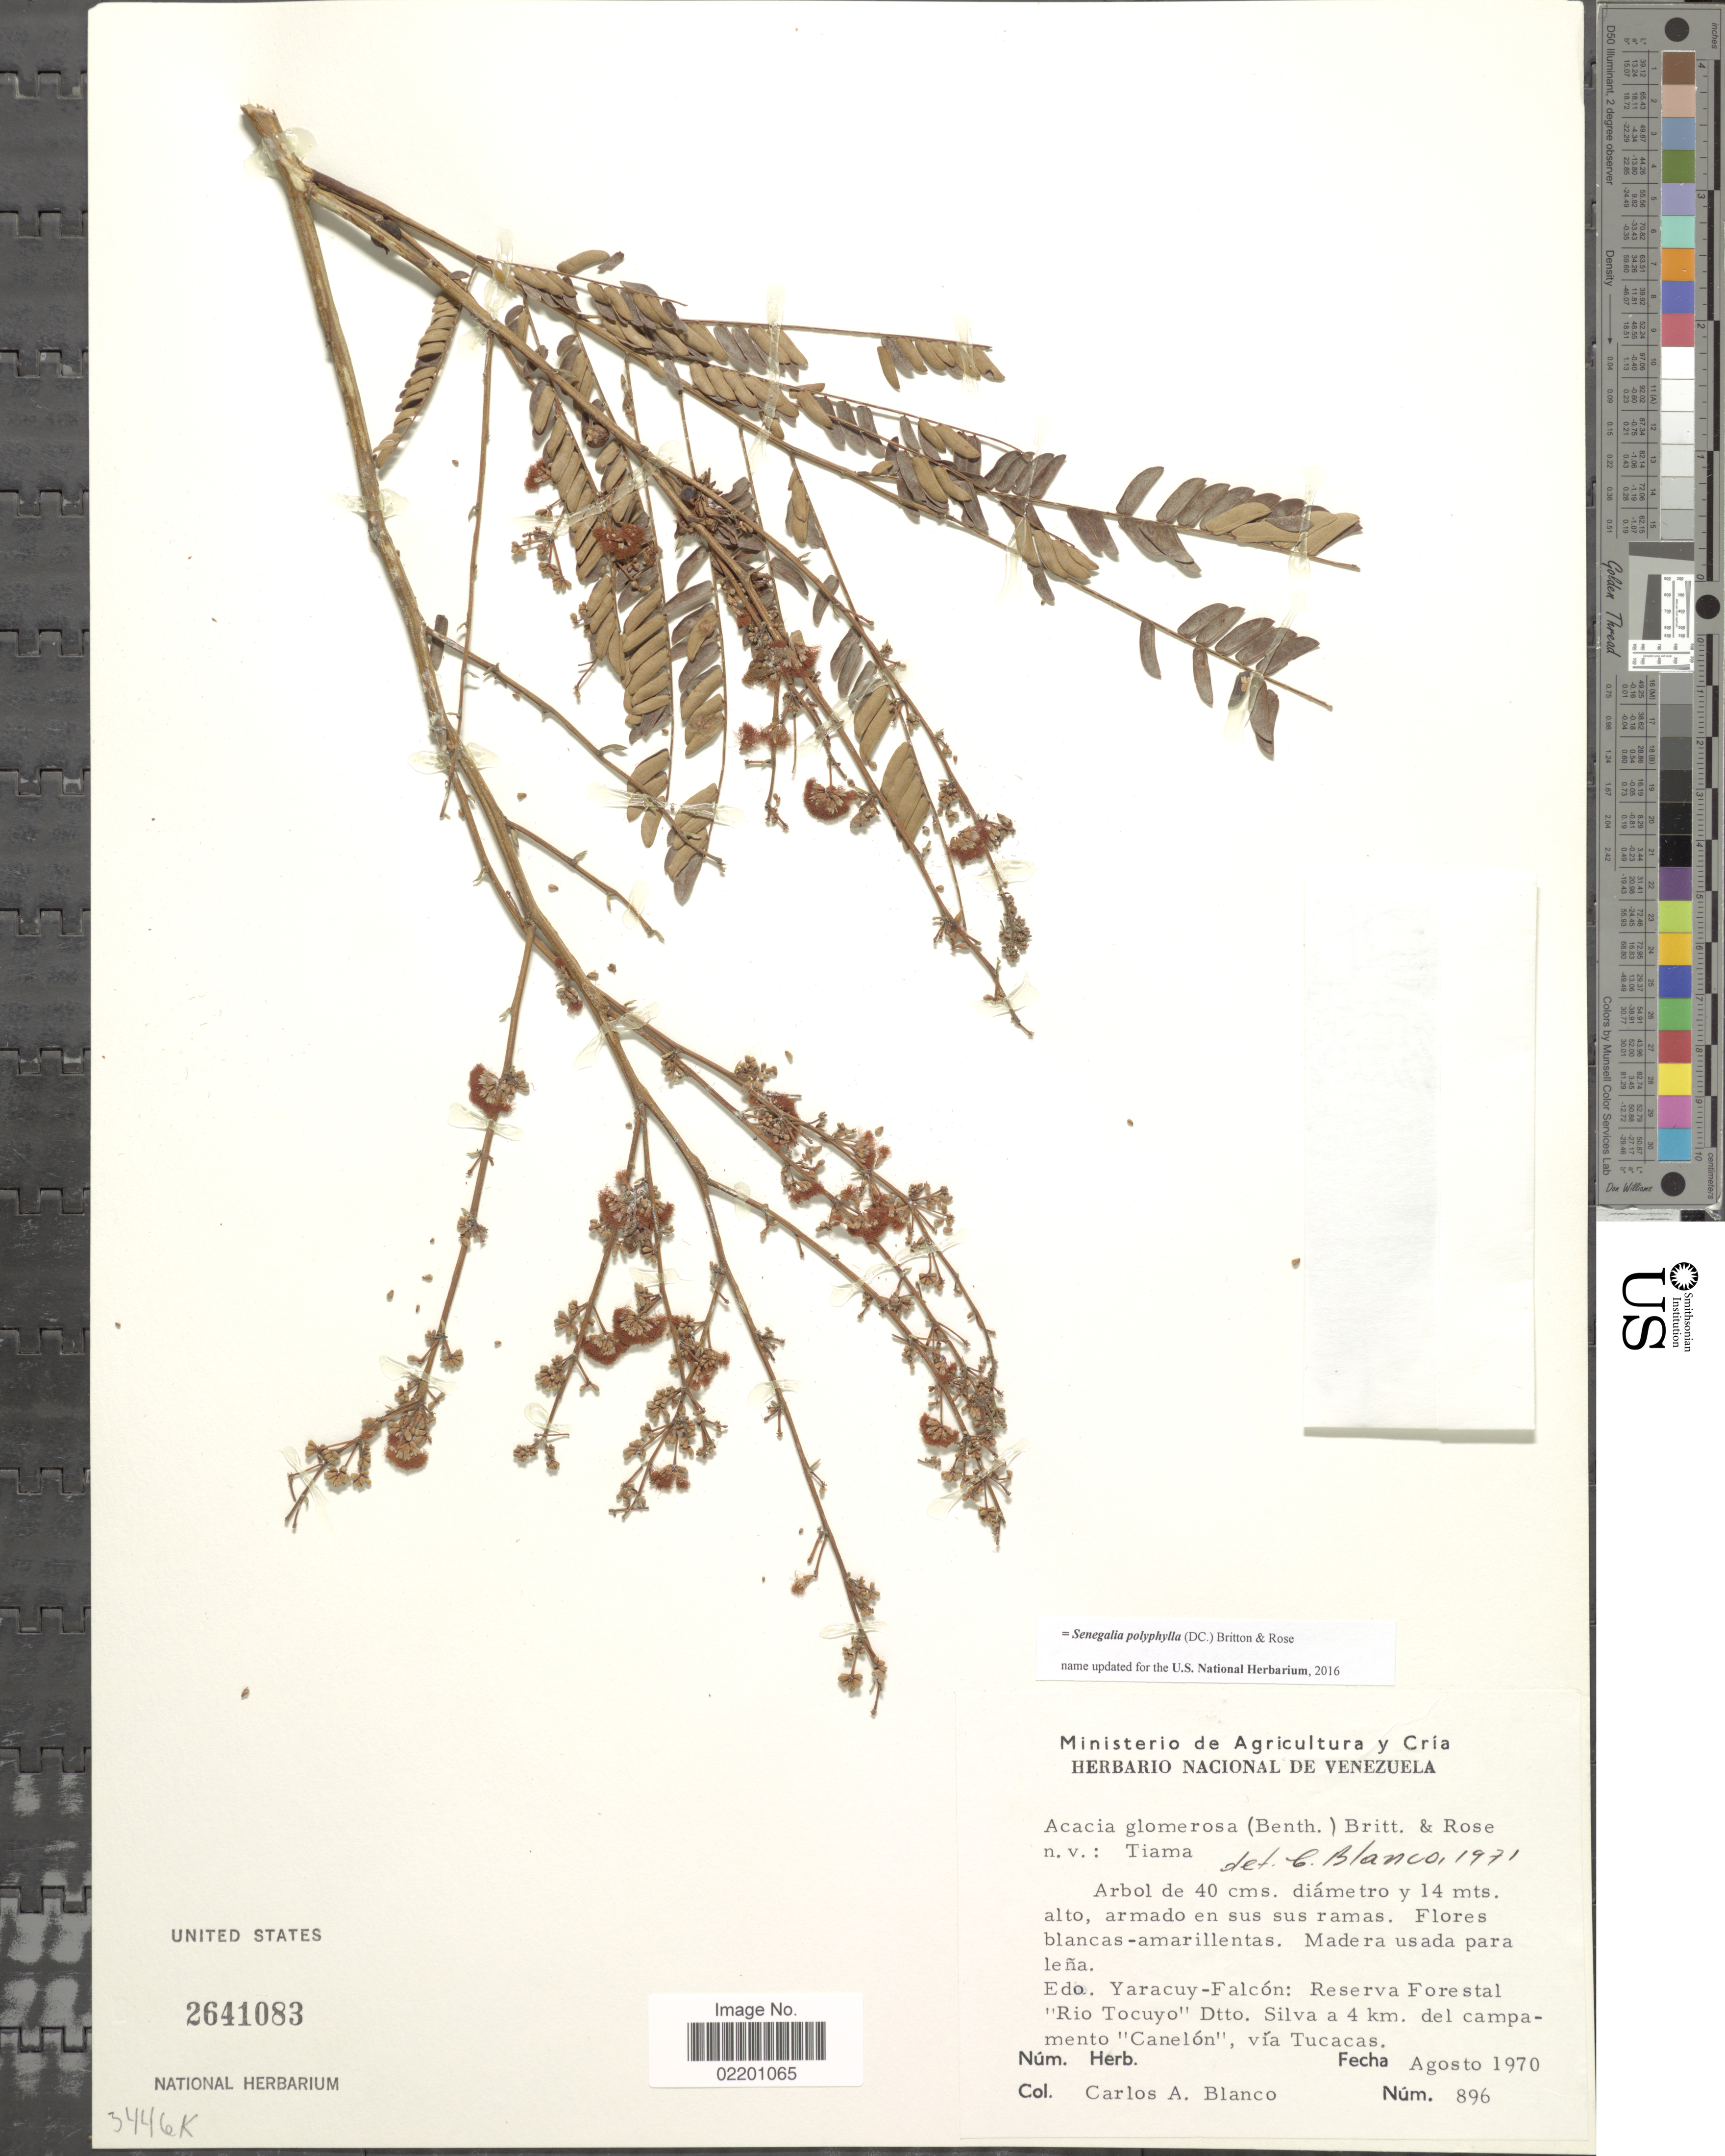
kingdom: Plantae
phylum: Tracheophyta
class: Magnoliopsida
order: Fabales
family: Fabaceae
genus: Senegalia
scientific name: Senegalia polyphylla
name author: (DC.) Britton & Rose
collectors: C. A. Blanco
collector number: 896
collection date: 1970-08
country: Venezuela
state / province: Yaracuy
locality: Edo. Yaracuy - Falcon: Reserva Florestal "RIo Tocuyo" Dtto. Silva a 4 km. del campamento "Canelon". via Tucacas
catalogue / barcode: US 2641083